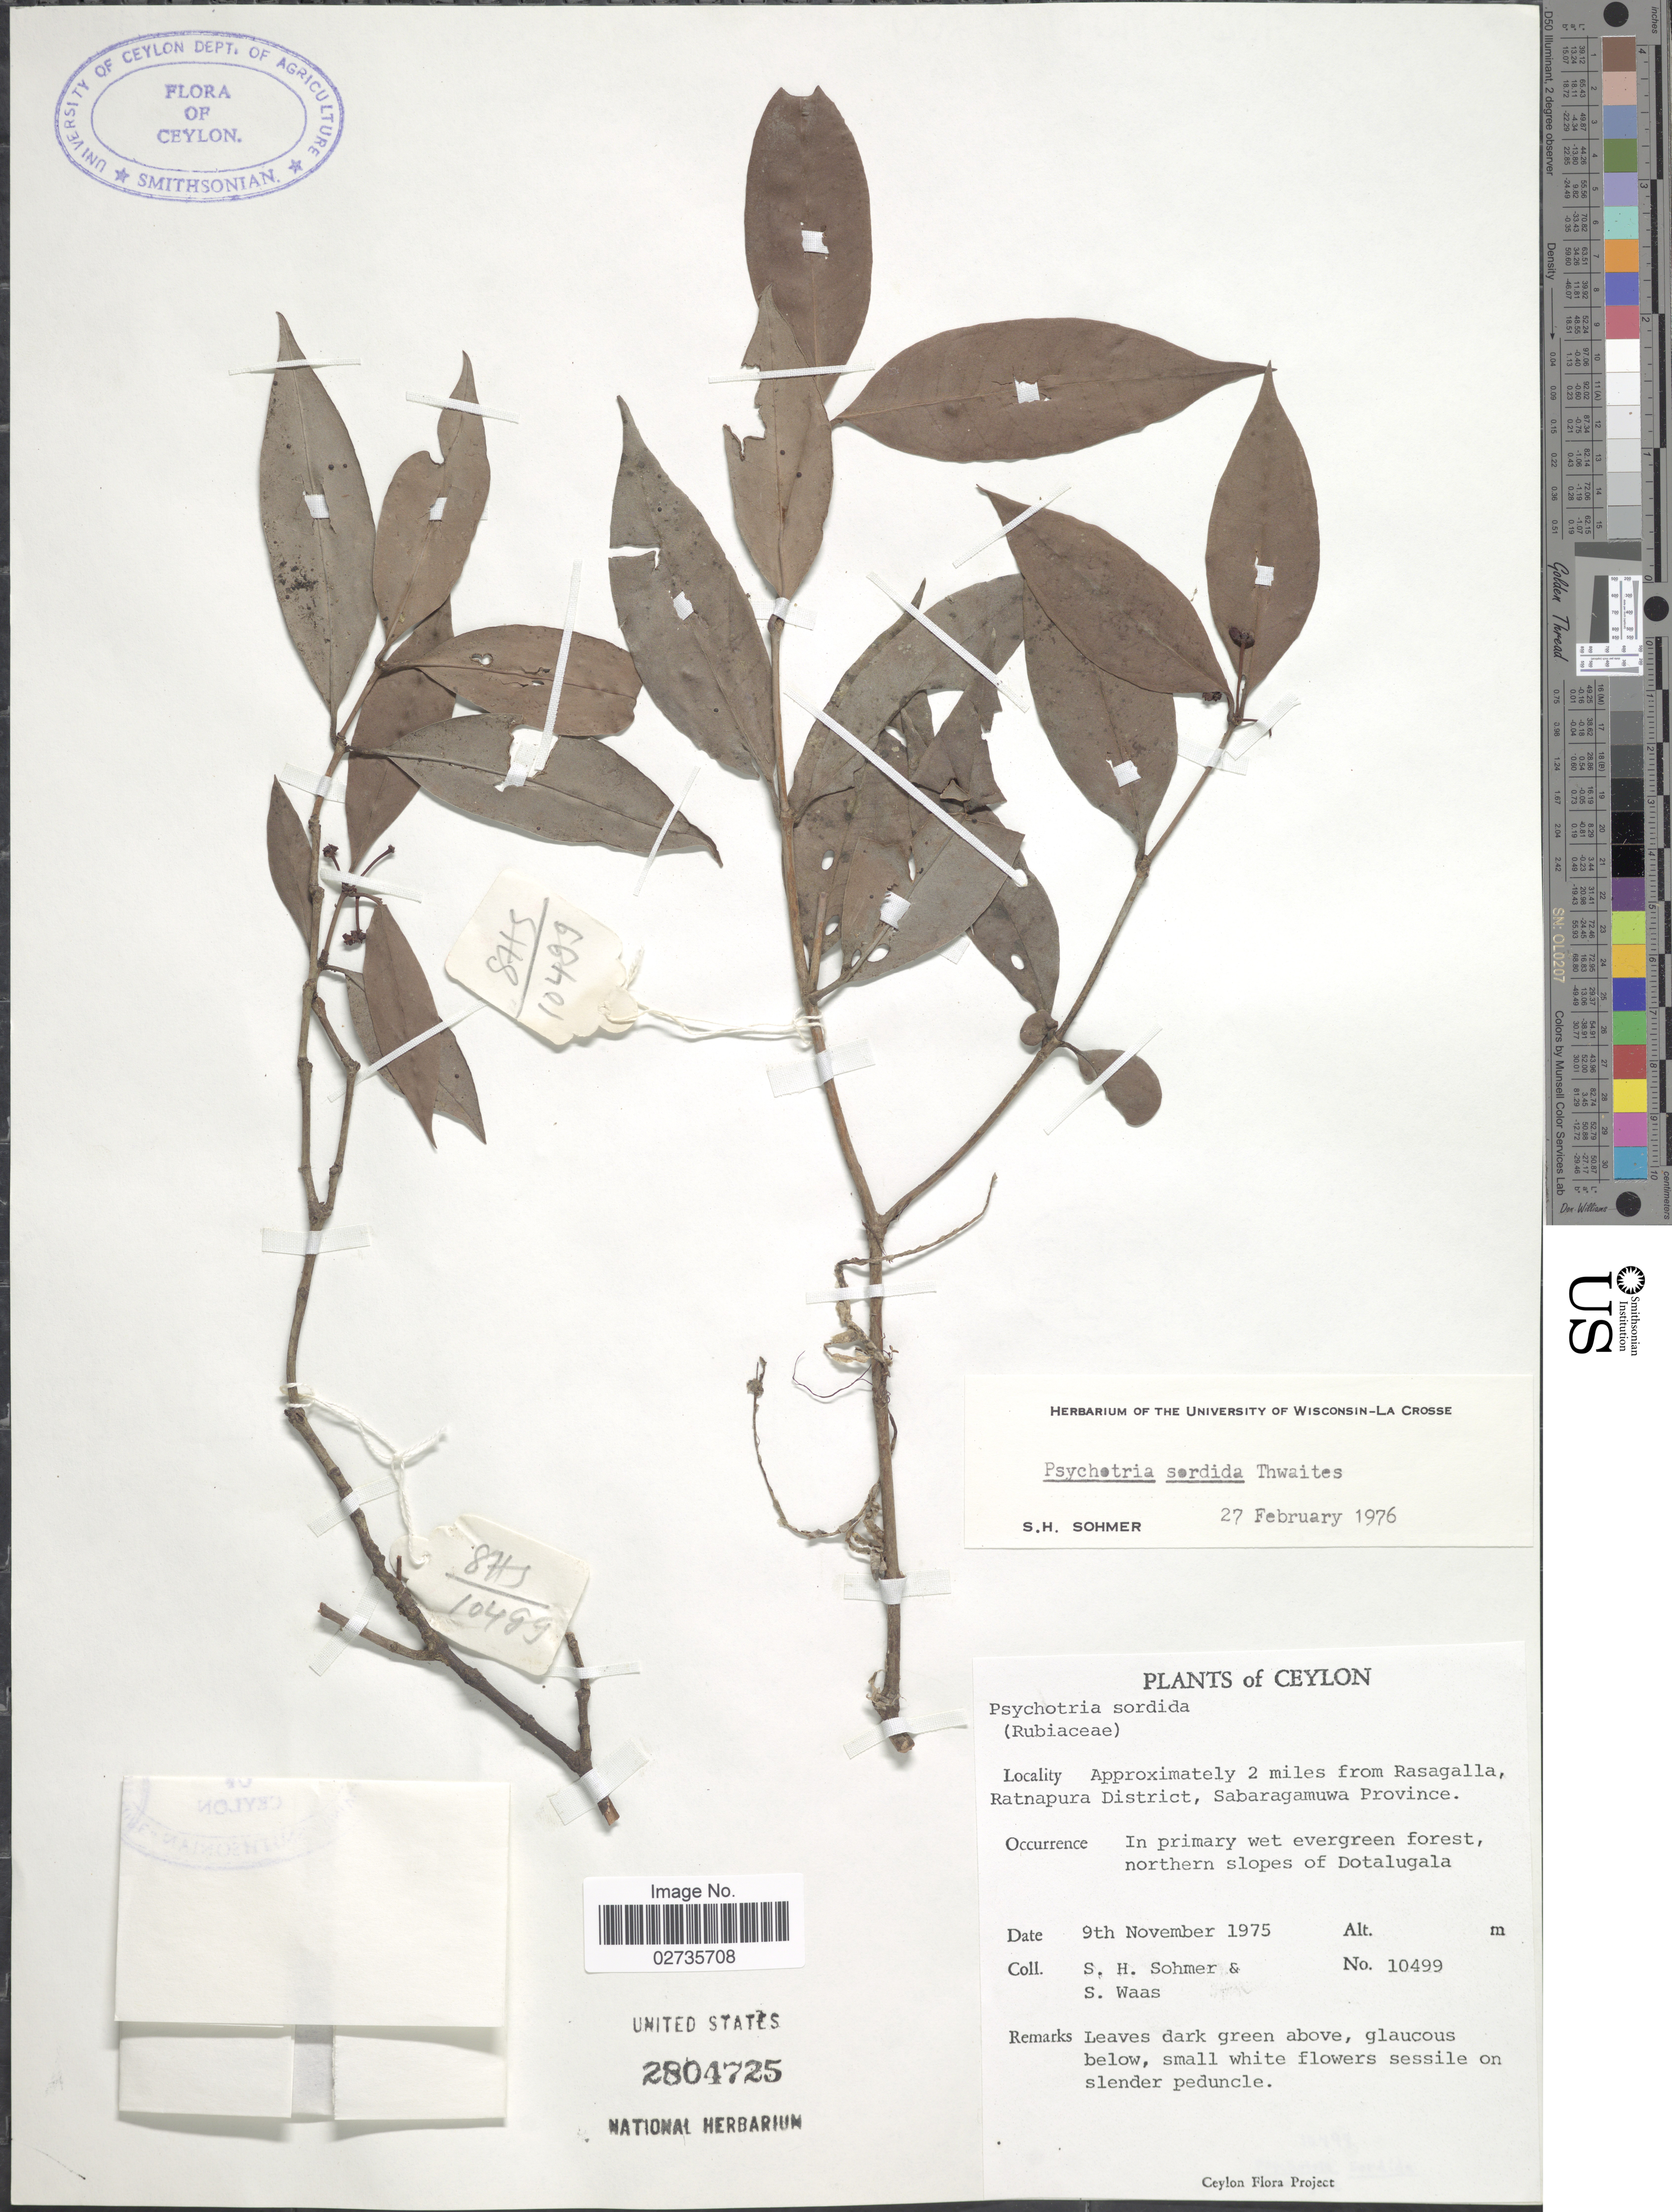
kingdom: Plantae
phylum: Tracheophyta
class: Magnoliopsida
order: Gentianales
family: Rubiaceae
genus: Psychotria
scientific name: Psychotria sordida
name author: Thwaites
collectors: S. H. Sohmer & S. Waas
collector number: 10499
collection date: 1975-11-09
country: Sri Lanka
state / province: Sabaragamuwa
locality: Ceylon, Approximately 2 miles from Rasagalla, Ratnapura District, In primary wet evergreen forest, northern slopes of Dotalugala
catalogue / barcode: US 2804725